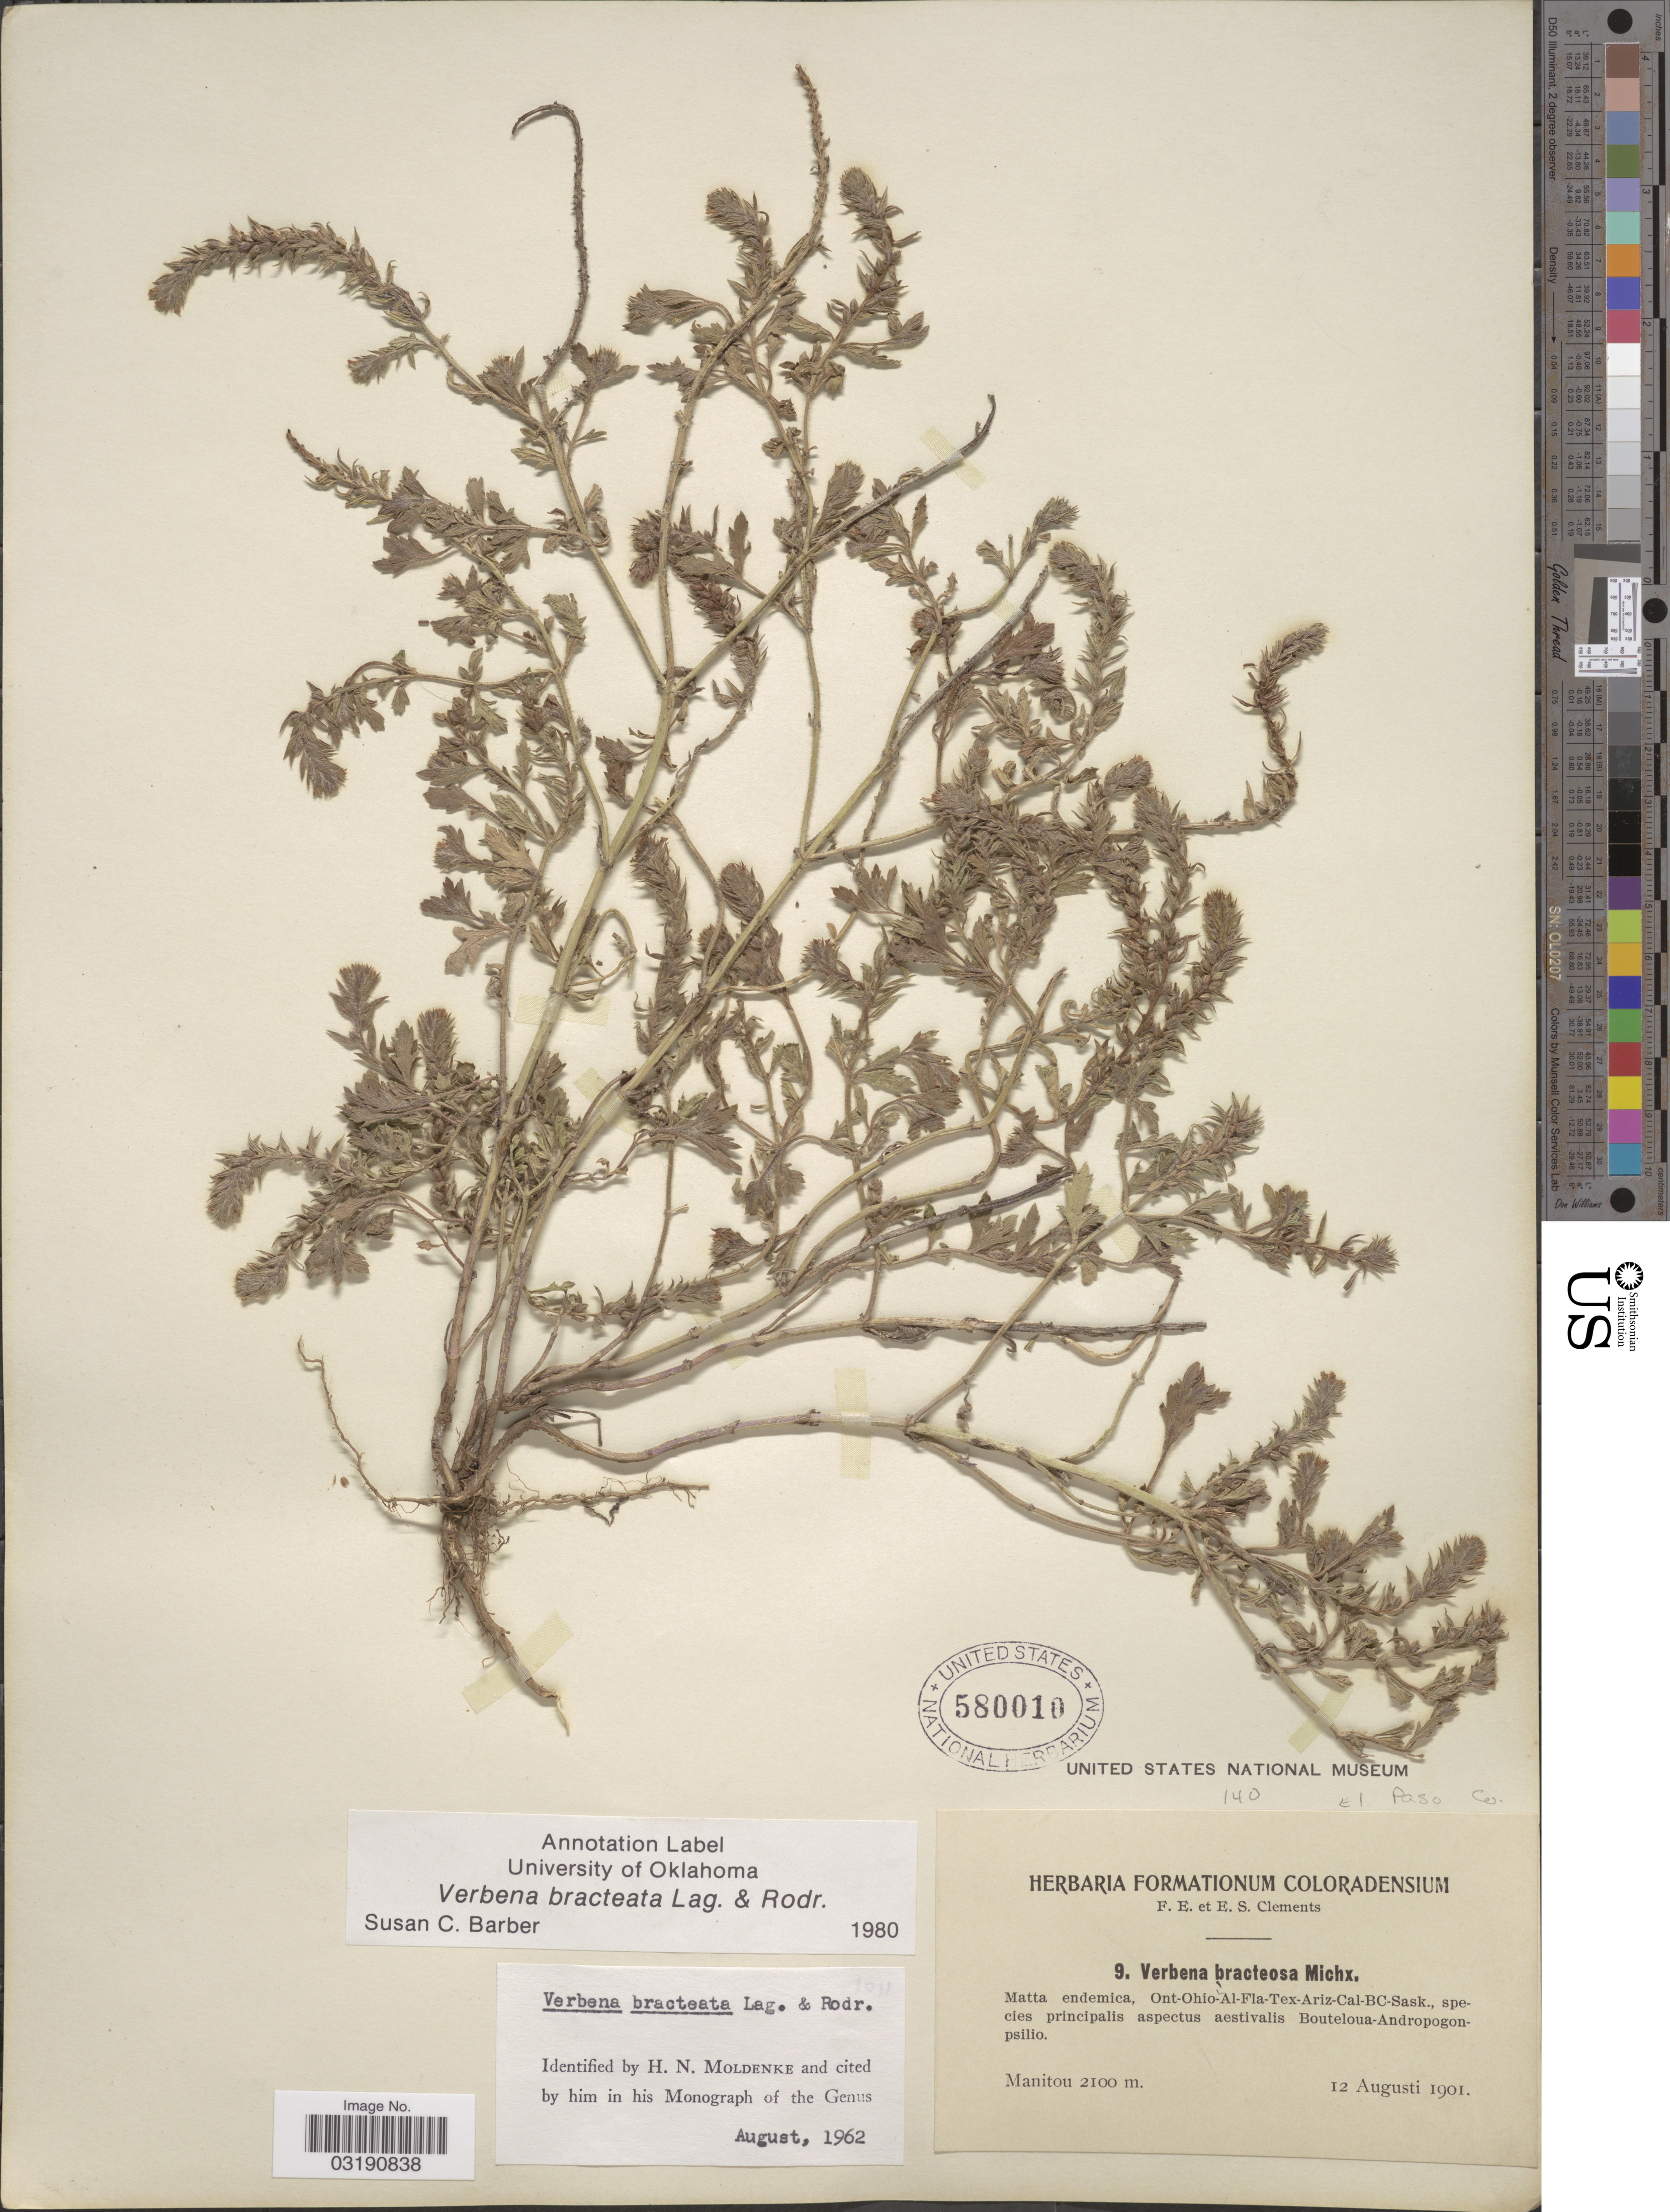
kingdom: Plantae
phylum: Tracheophyta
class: Magnoliopsida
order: Lamiales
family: Verbenaceae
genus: Verbena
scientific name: Verbena bracteata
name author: Cav. ex Lag. & Rodr.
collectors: F. E. Clements & E. S. Clements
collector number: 9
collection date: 1901-08-12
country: United States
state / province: Colorado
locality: El Paso Co. Manitou.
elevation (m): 2100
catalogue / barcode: US 580010